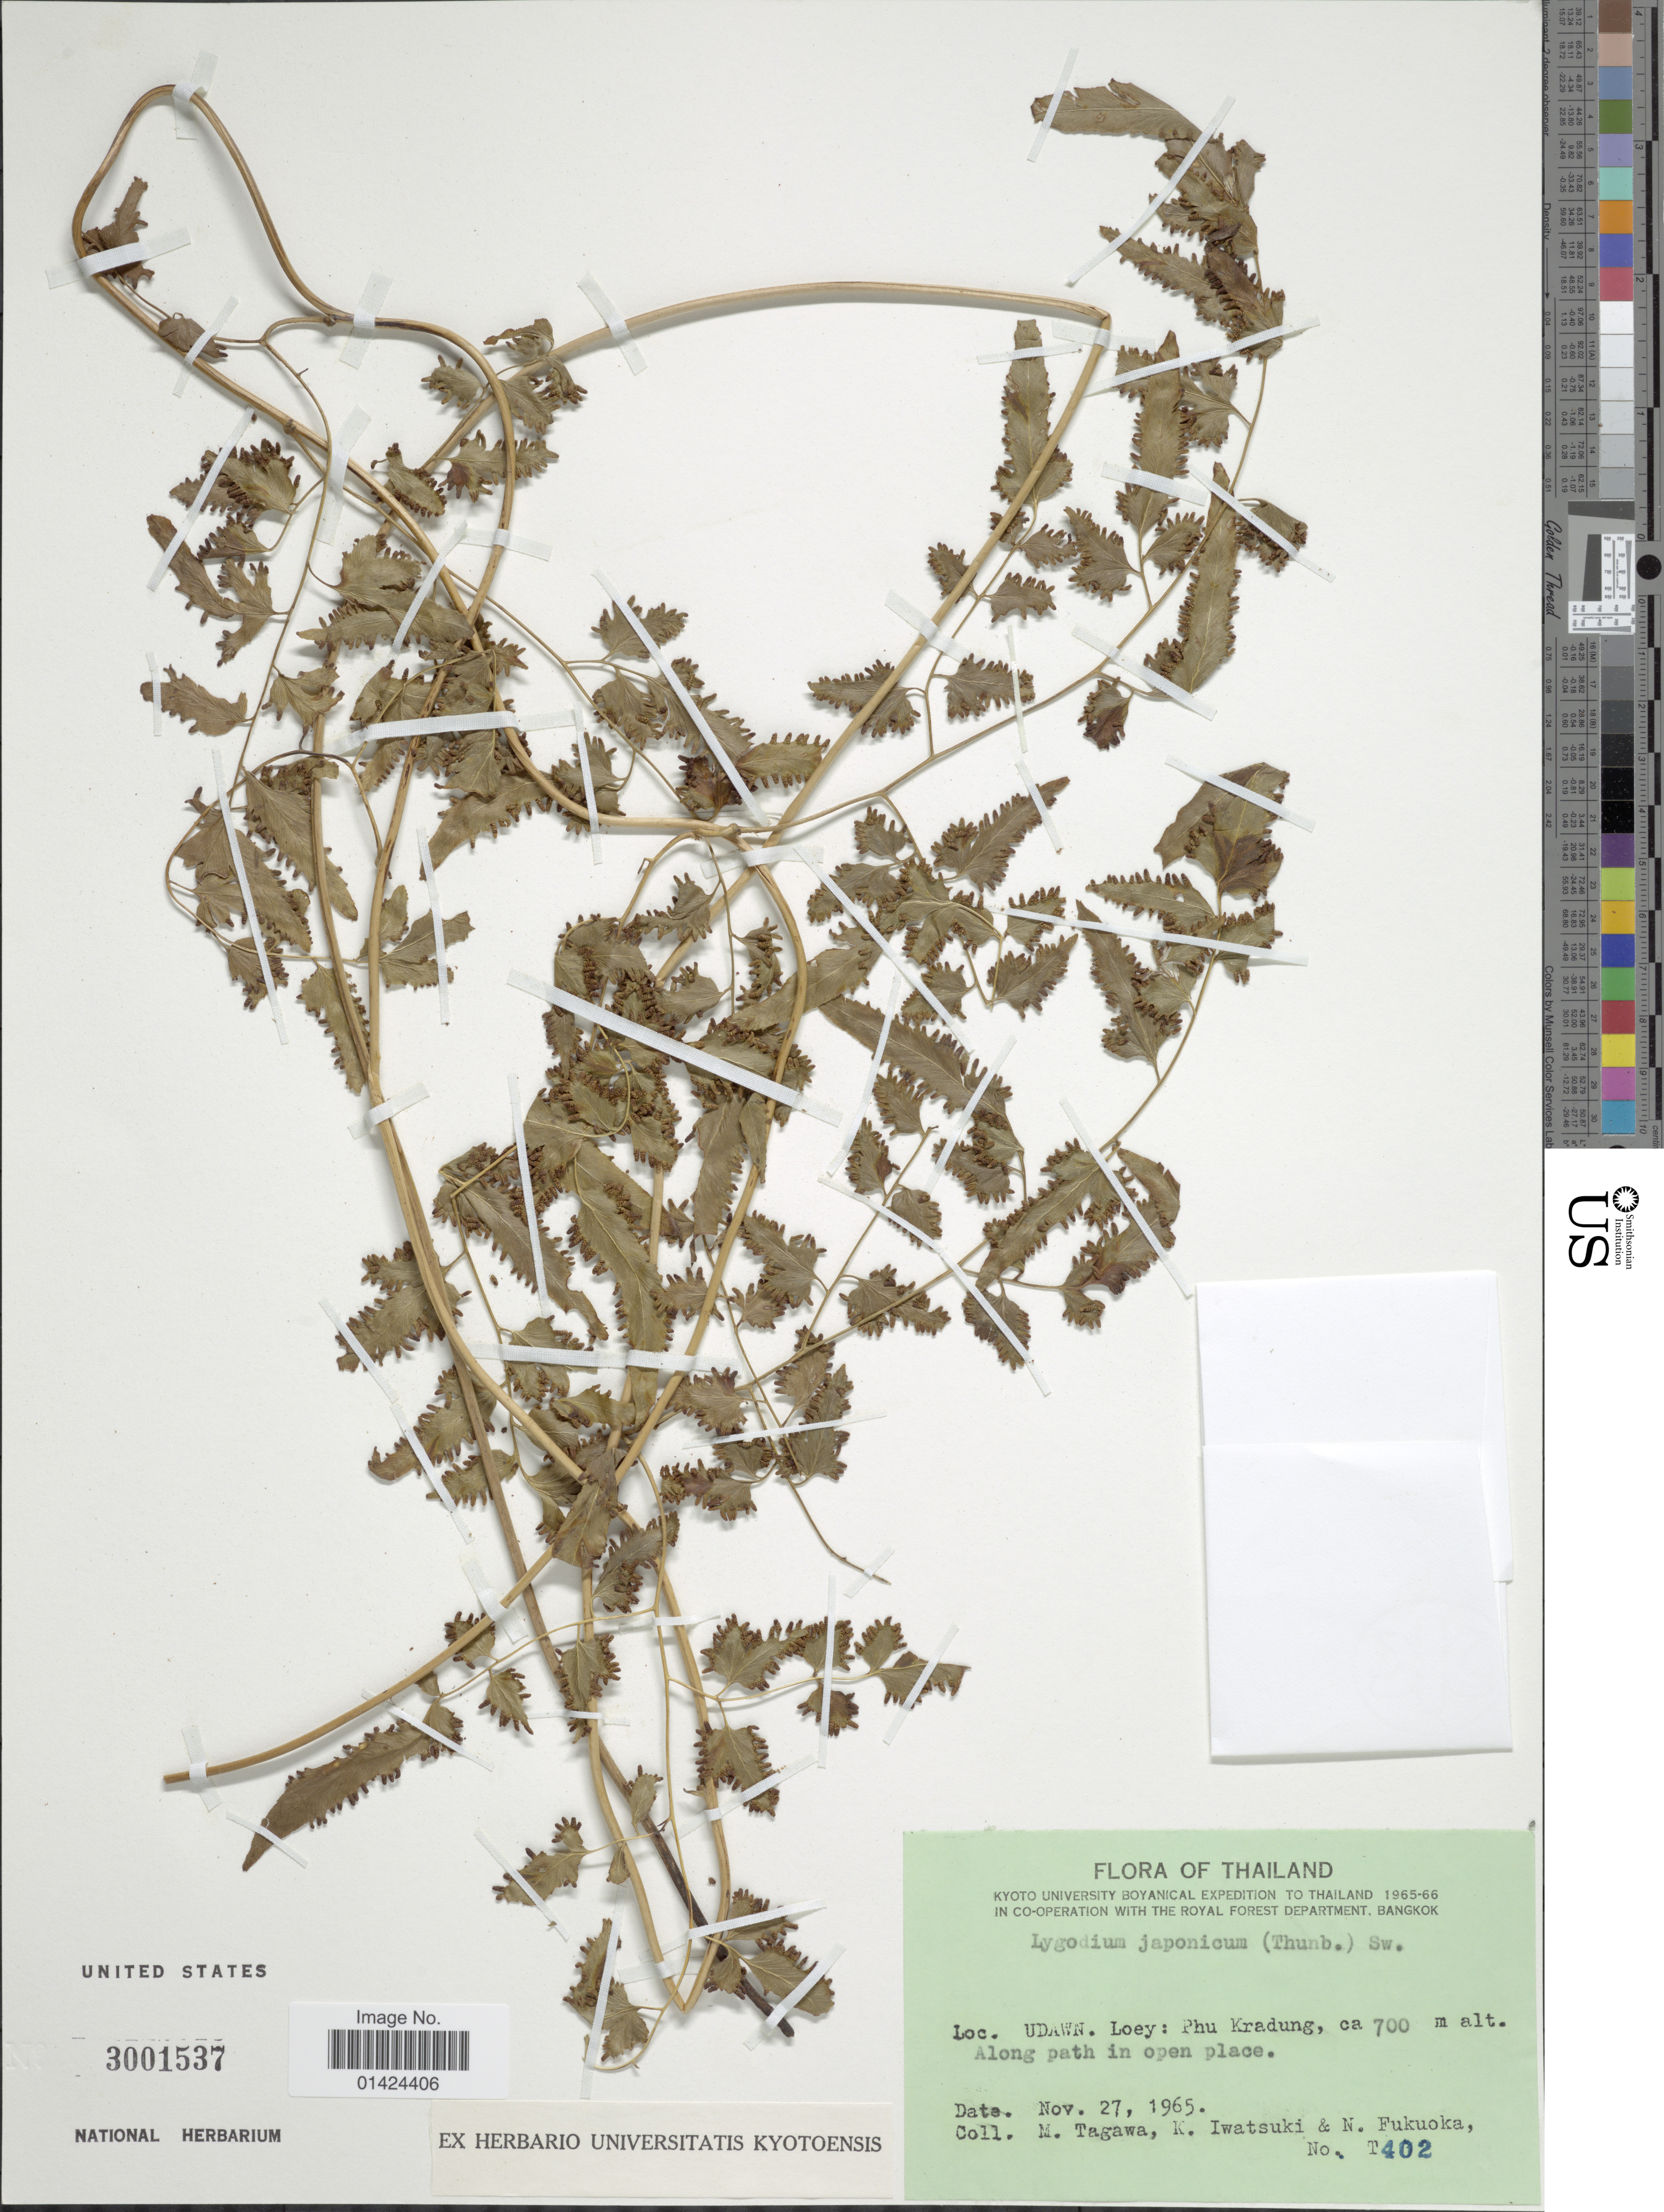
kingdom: Plantae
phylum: Tracheophyta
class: Polypodiopsida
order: Schizaeales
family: Lygodiaceae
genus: Lygodium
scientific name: Lygodium japonicum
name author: (Thunb.) Sw.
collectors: M. Tagawa, K. Iwatsuki & N. Fukuoka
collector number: T402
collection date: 1965-11-27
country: Thailand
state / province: Loei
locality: Udawn. Loey: Phu Kradung. Along path in open place.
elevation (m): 700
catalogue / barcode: US 3001537